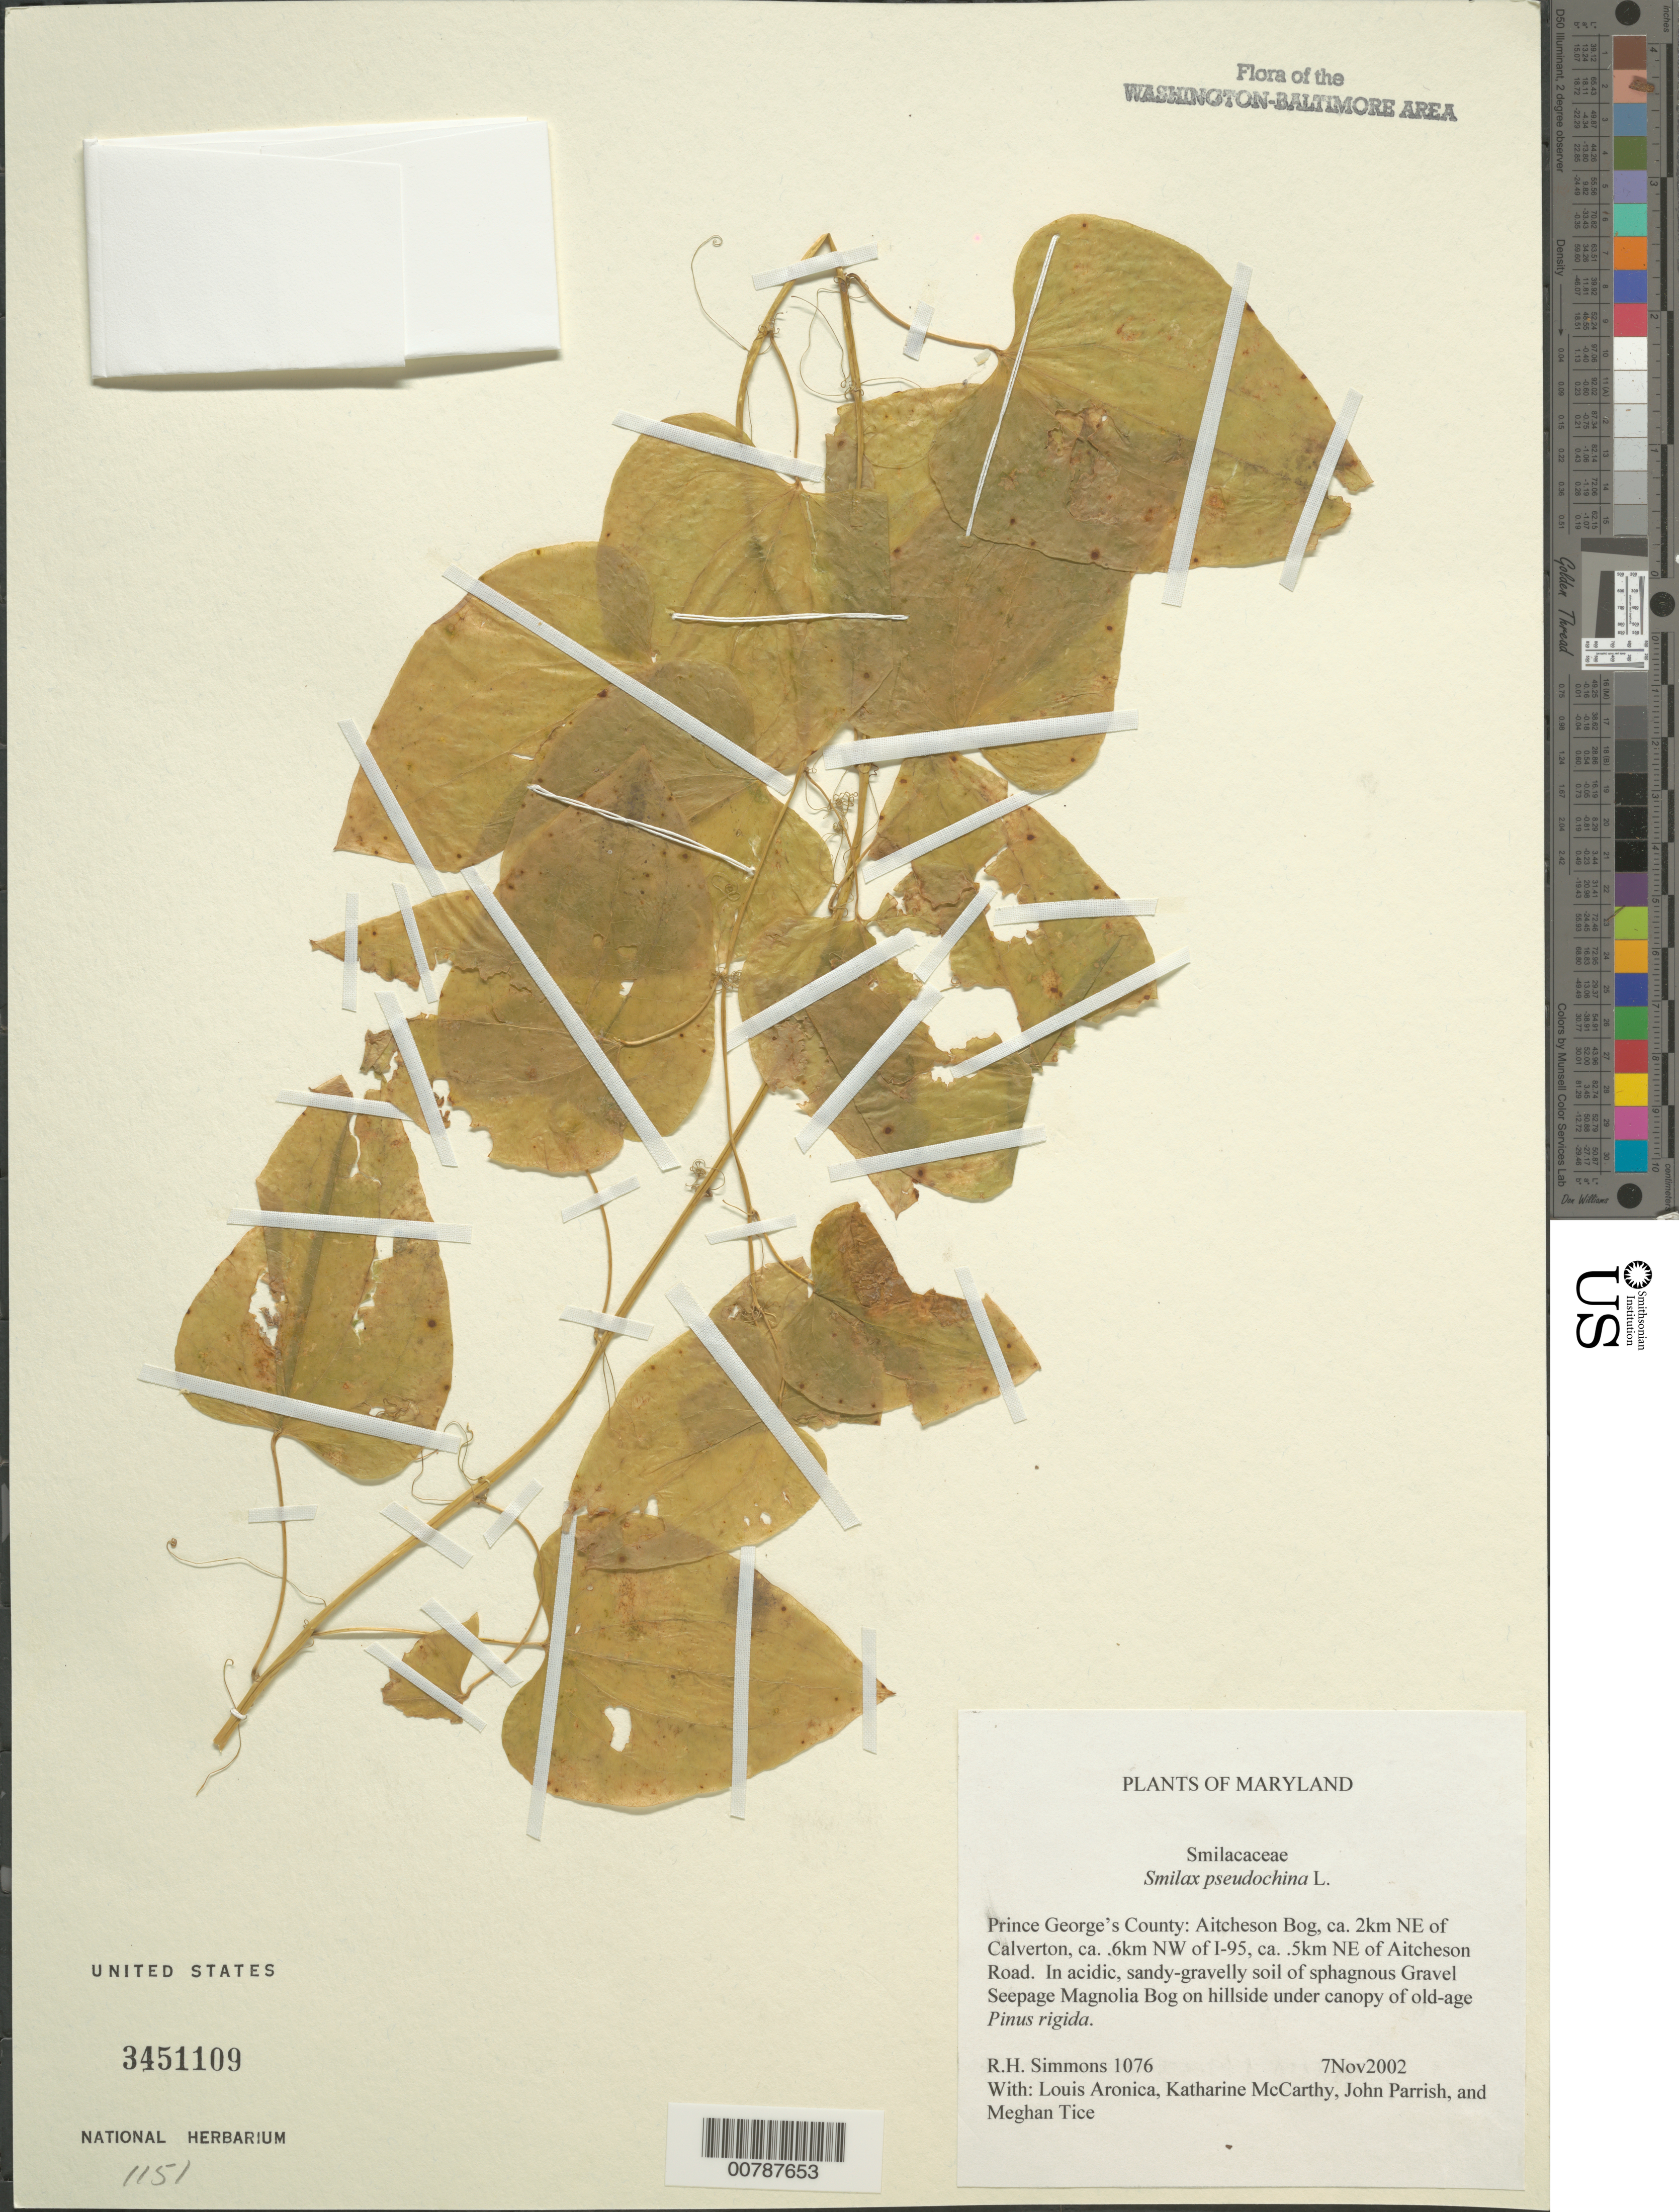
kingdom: Plantae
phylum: Tracheophyta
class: Liliopsida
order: Liliales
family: Smilacaceae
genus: Smilax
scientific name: Smilax pseudochina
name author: L.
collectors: R. H. Simmons, L. Aronica, K. McCarthy, J. Parrish & M. Tice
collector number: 1076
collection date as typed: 7 Nov 2002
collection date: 2002-11-07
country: United States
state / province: Maryland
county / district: Prince George's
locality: Aitcheson Bog, ca. 2 km NE of Calverton, ca. km NW of I-95, ca. 0.5 km NE of Aitcheson Road.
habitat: In acidic, sandy-gravelly soil of sphagnous Gravel Seepage Magnolia Bog on hillside under canopy of old-age Pinus rigida.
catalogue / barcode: US 3451109